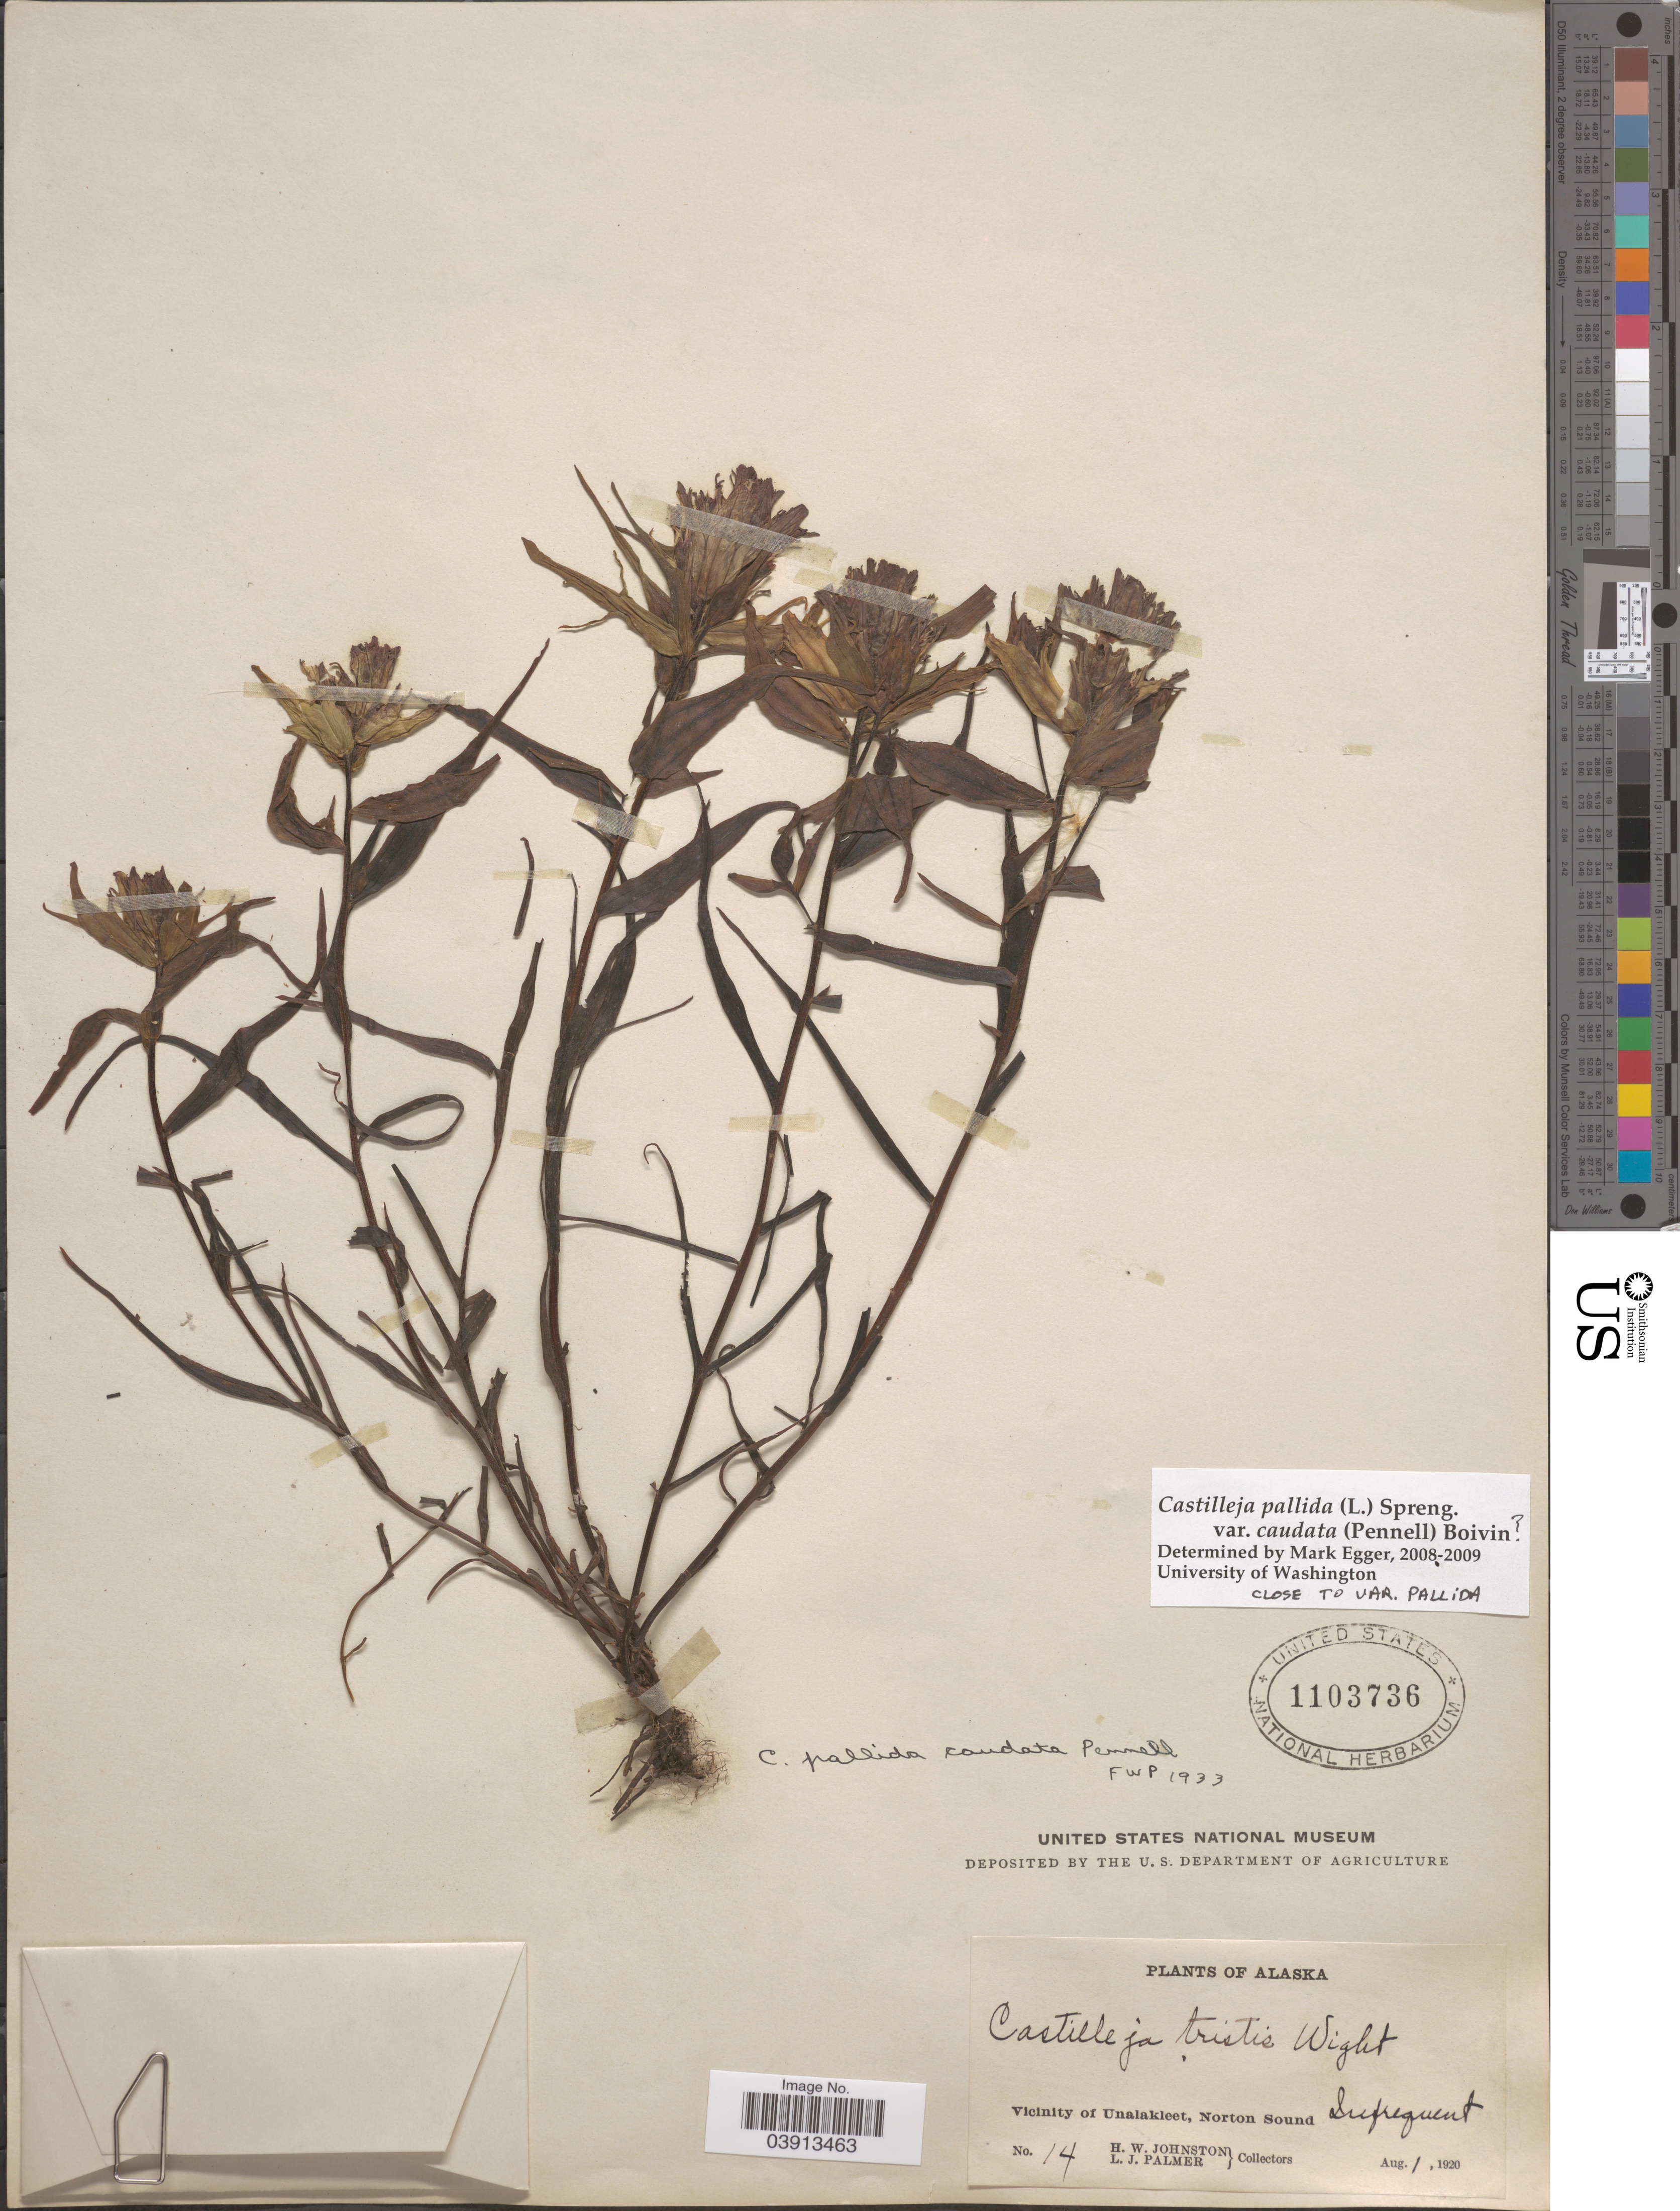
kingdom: Plantae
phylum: Tracheophyta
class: Magnoliopsida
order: Lamiales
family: Orobanchaceae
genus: Castilleja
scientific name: Castilleja pallida var. caudata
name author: (Pennell) B. Boivin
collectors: H. W. Johnston & L. J. Palmer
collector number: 14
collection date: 1920-08-01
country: United States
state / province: Alaska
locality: Vicinity of Unalakleet, Norton Sound.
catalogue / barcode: US 1103736